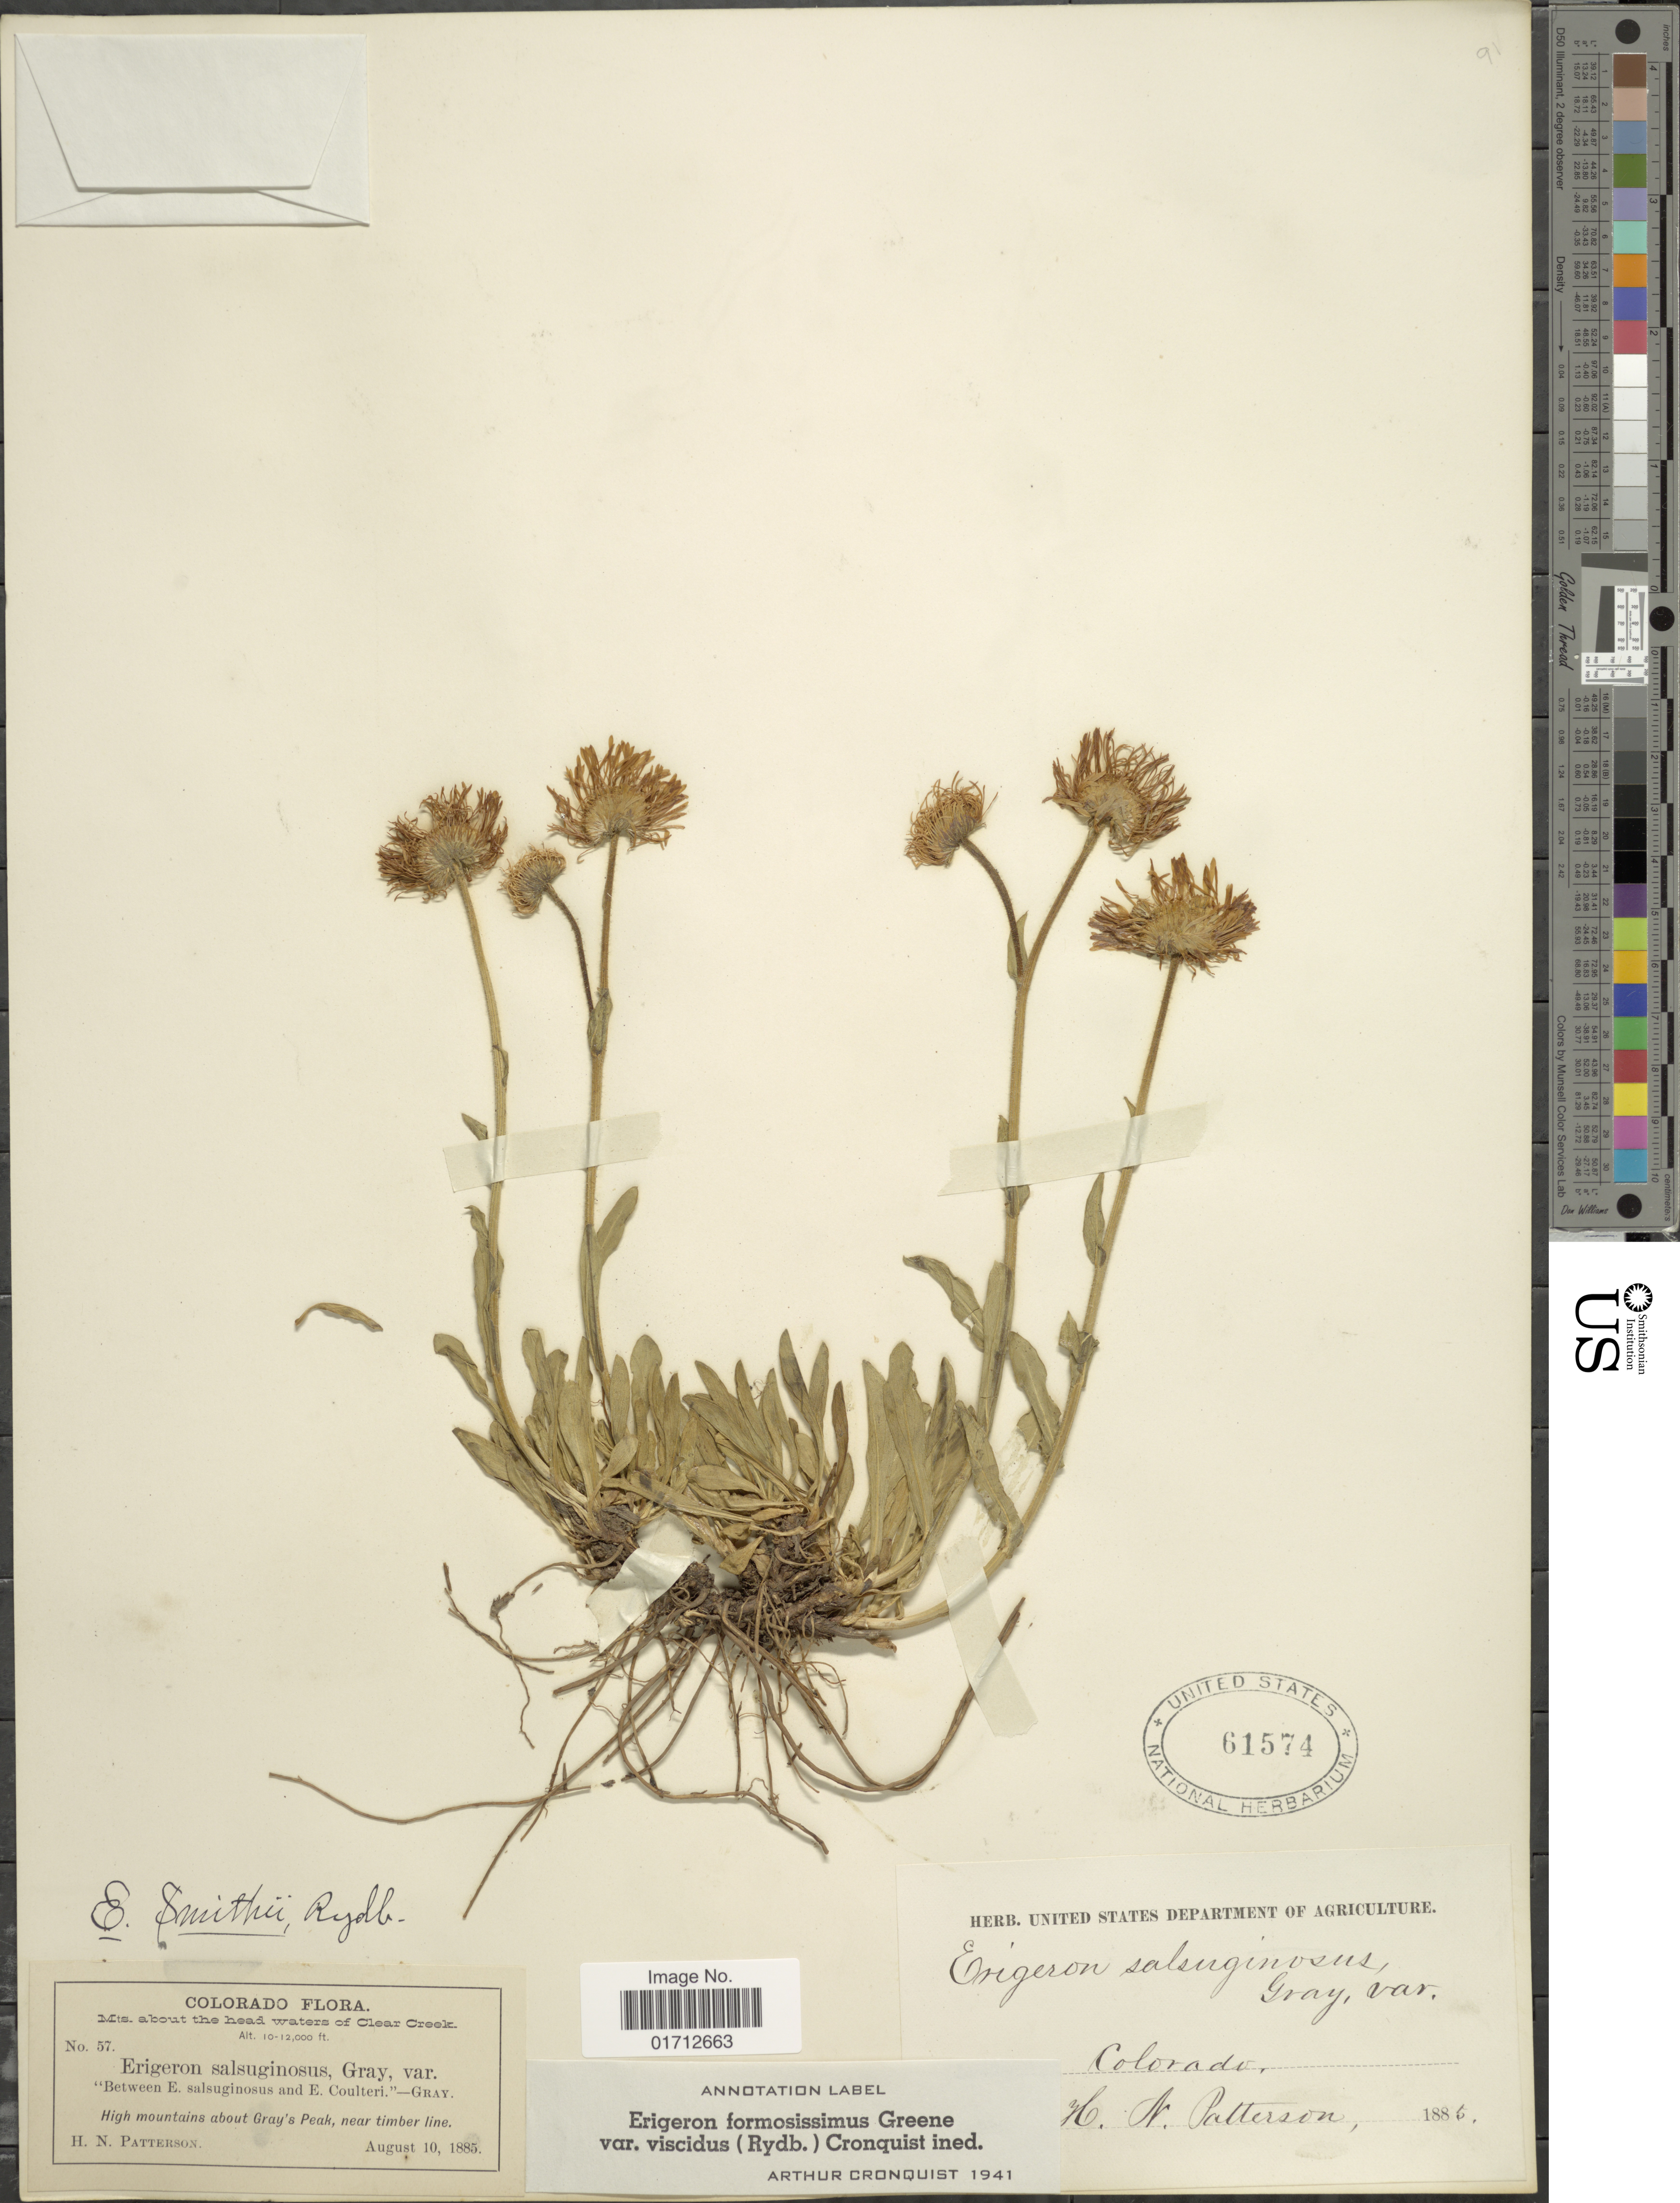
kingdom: Plantae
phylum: Tracheophyta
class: Magnoliopsida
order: Asterales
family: Asteraceae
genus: Erigeron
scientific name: Erigeron formosissimus var. viscidus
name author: (Rydb.) Cronq.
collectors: H. N. Patterson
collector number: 57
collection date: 1885-08-10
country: United States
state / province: Colorado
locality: High mountains about Gray's Peak, near timber line.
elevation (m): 3048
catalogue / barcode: US 61574